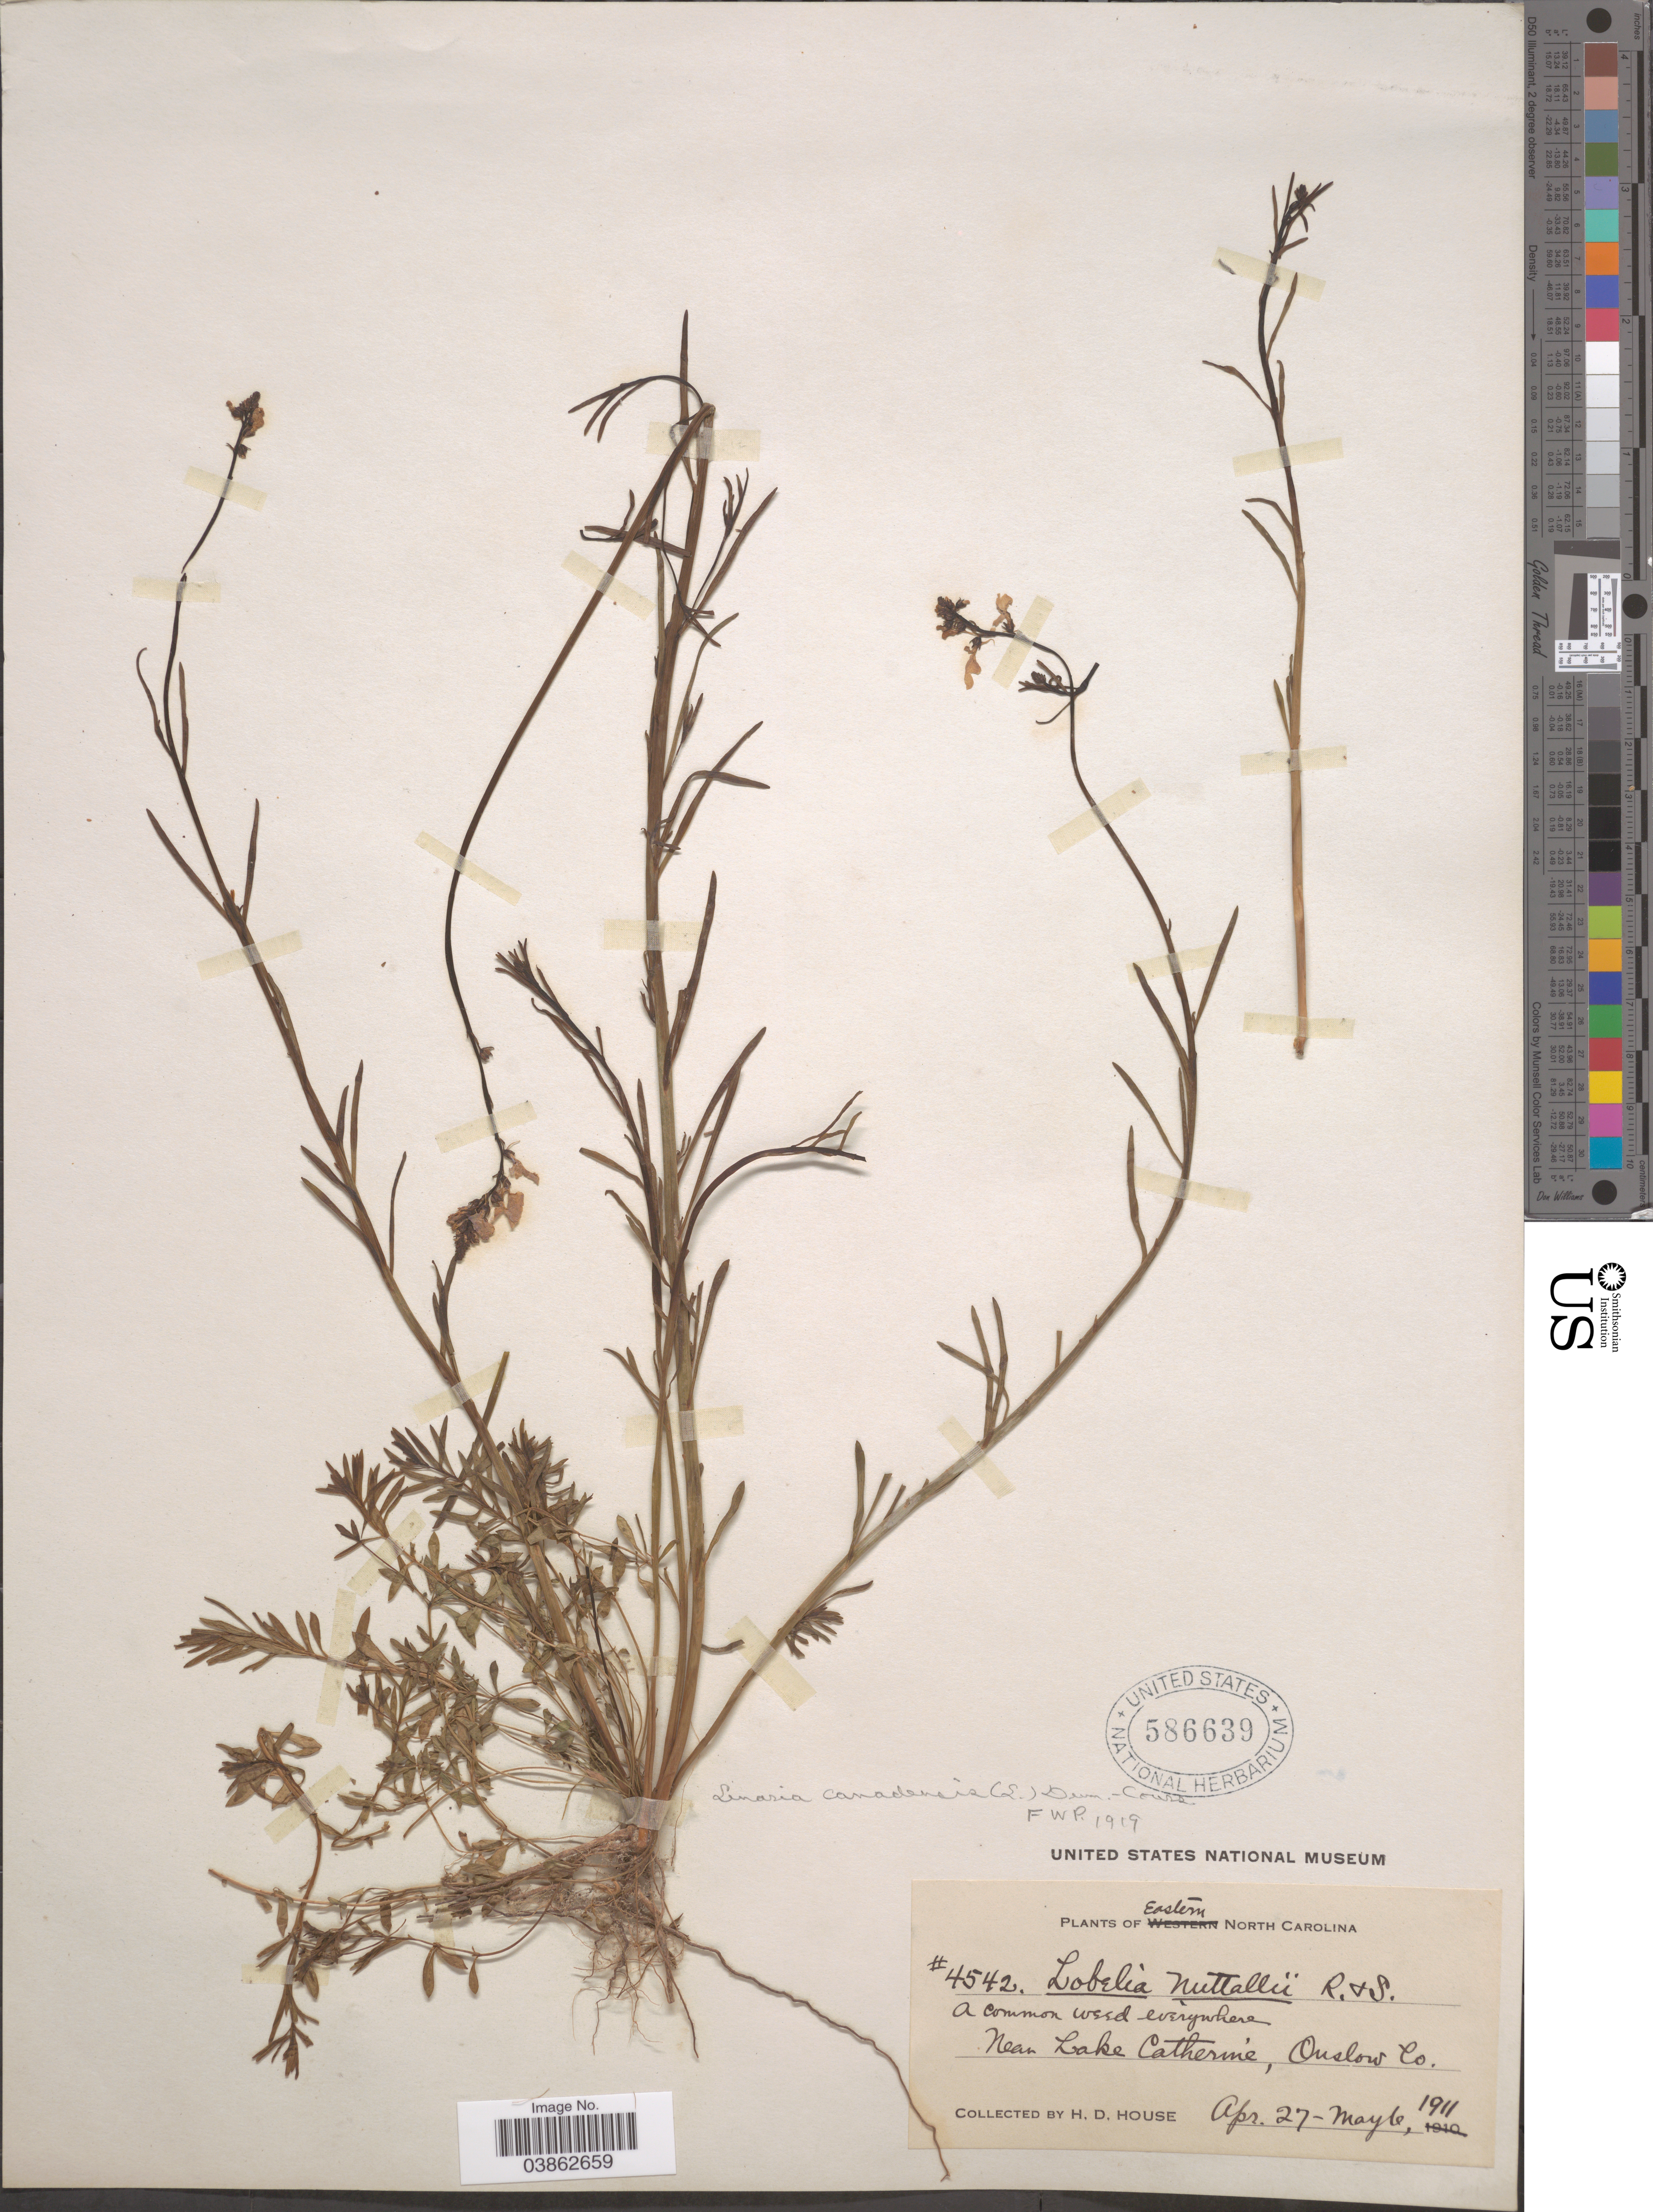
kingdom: Plantae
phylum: Tracheophyta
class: Magnoliopsida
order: Lamiales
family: Plantaginaceae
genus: Linaria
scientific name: Linaria canadensis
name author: (L.) Dum. Cours.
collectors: H. D. House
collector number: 4542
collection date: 1911-04-27/1911-05-06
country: United States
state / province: North Carolina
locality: Eastern North Carolina. Nea Lake Catherine, Onslow Co.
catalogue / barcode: US 586639